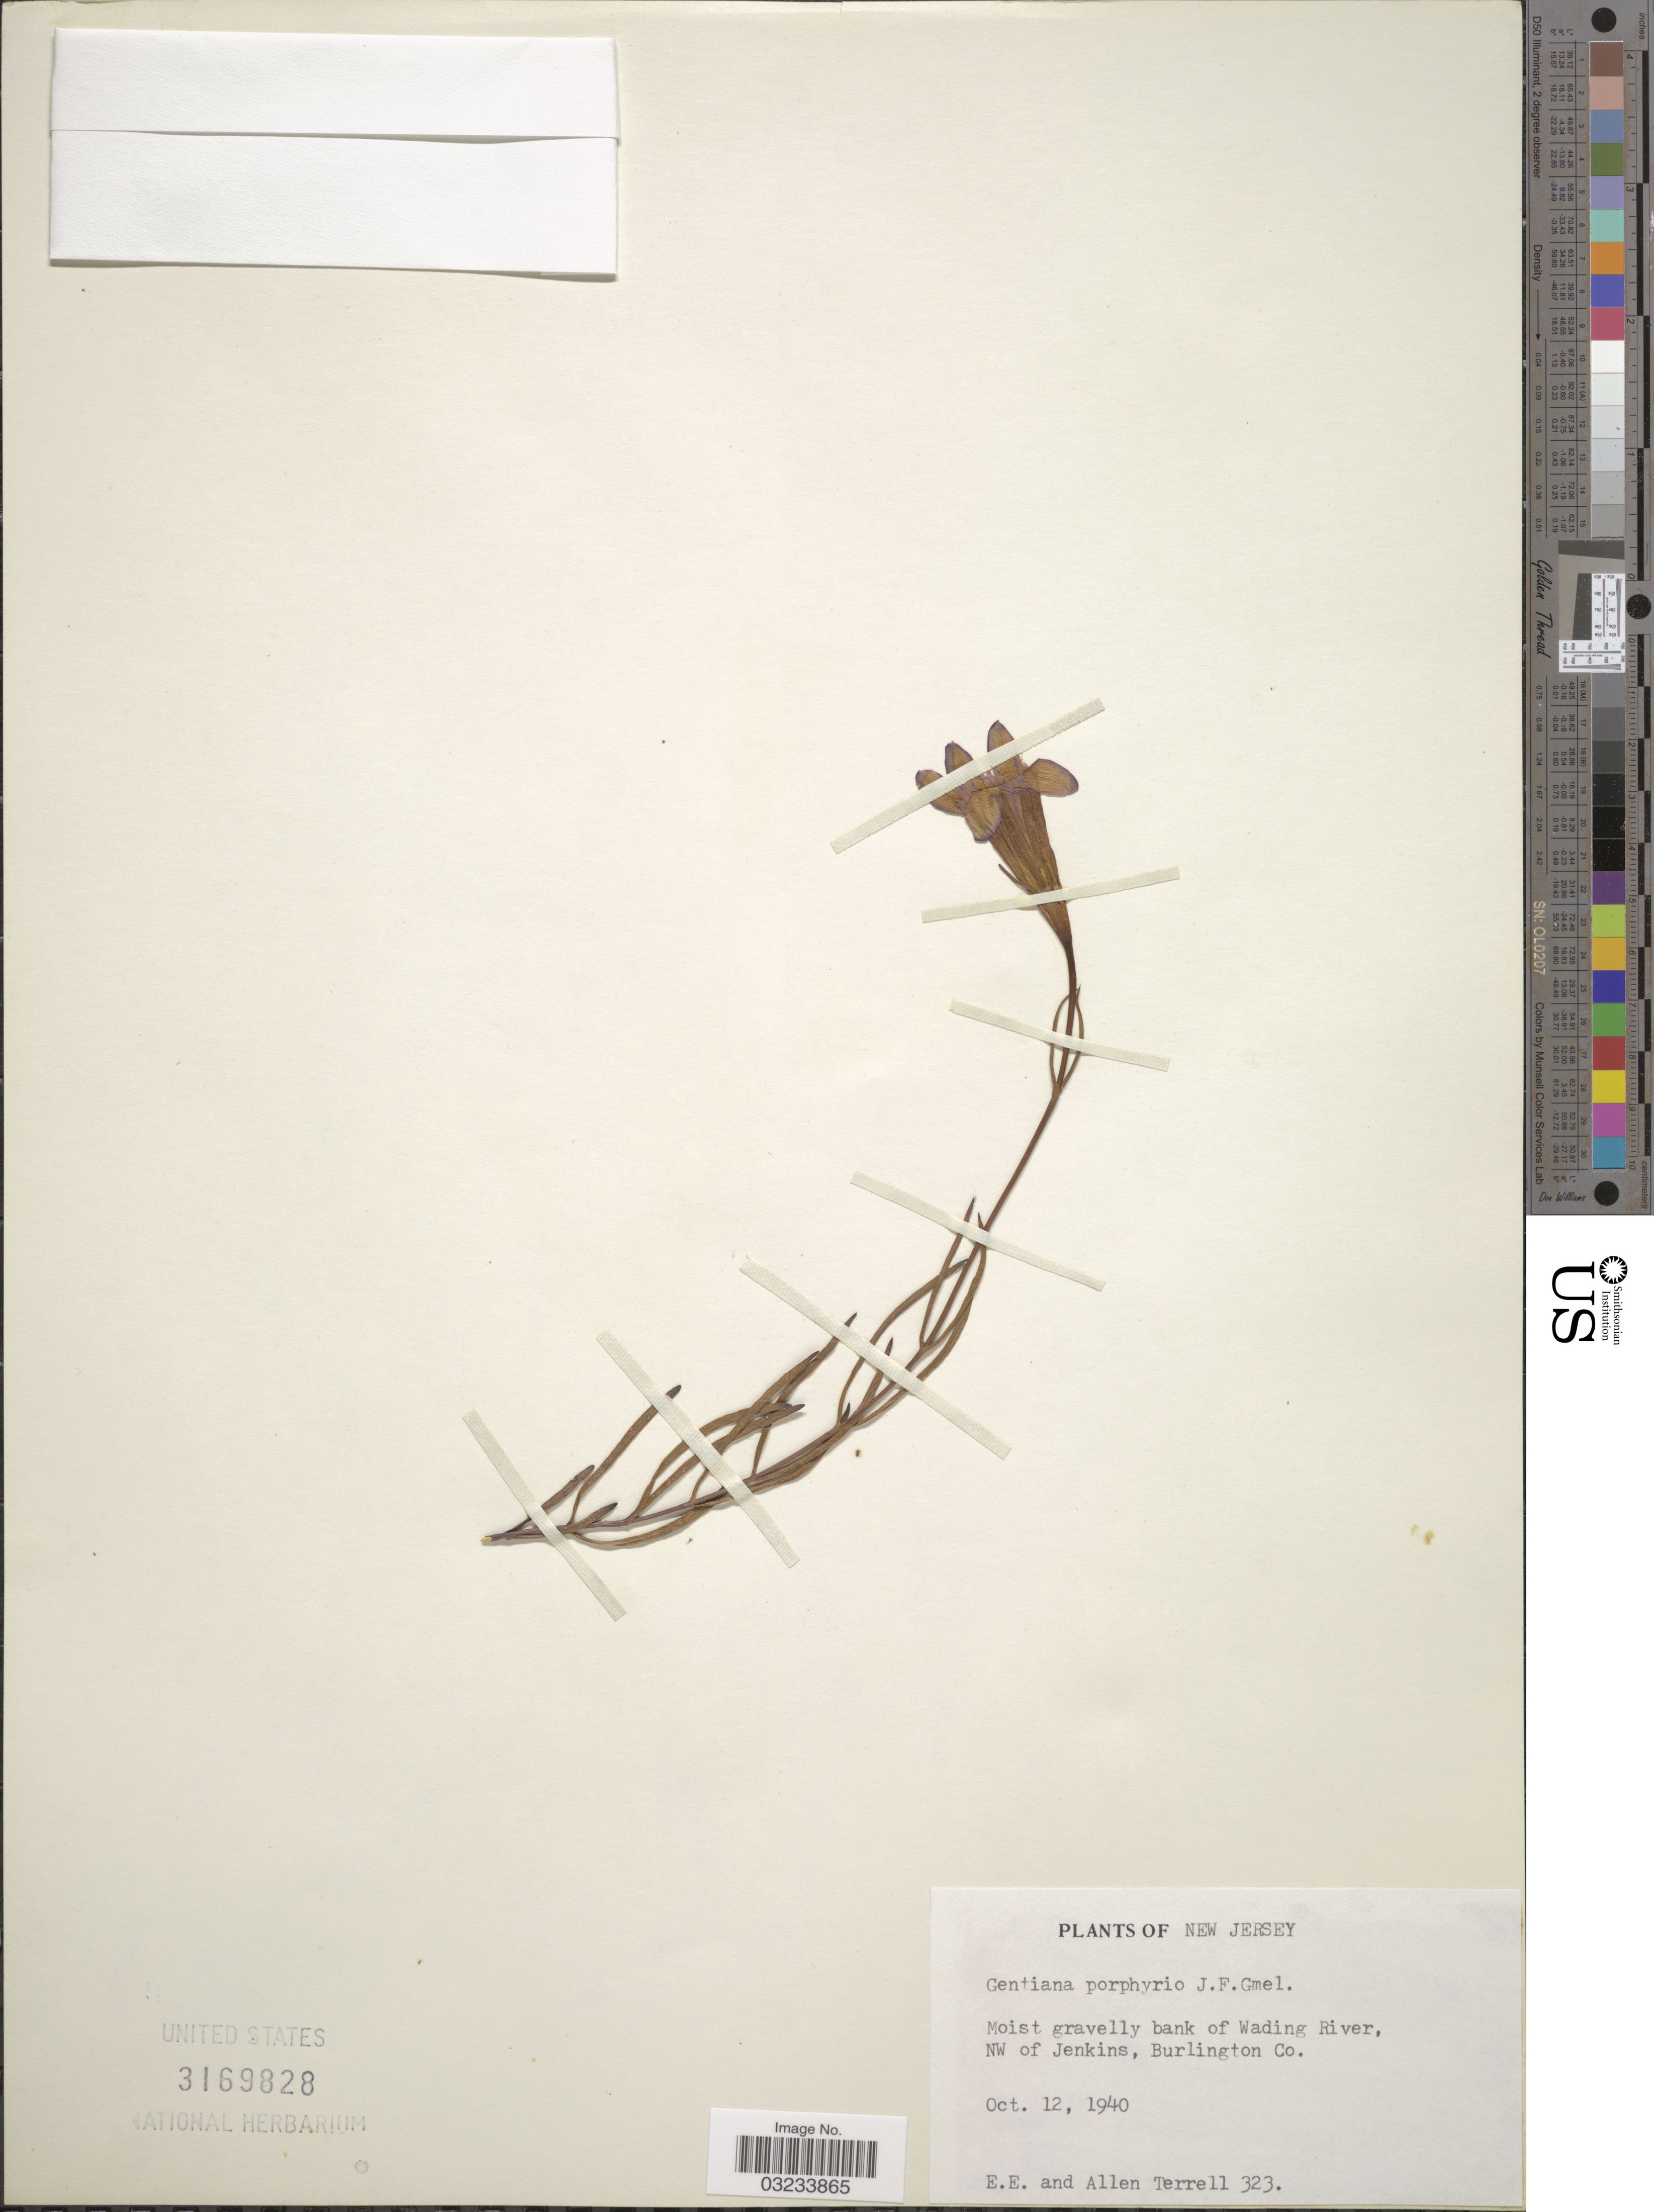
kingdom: Plantae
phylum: Tracheophyta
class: Magnoliopsida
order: Gentianales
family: Gentianaceae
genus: Gentiana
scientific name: Gentiana autumnalis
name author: L.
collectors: E. E. Terrell & A. M. Terrell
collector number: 323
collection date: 1940-10-12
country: United States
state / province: New Jersey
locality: Moist gravelly bank of Wading River, NW of Jenkins, Burlington Co.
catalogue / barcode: US 3169828